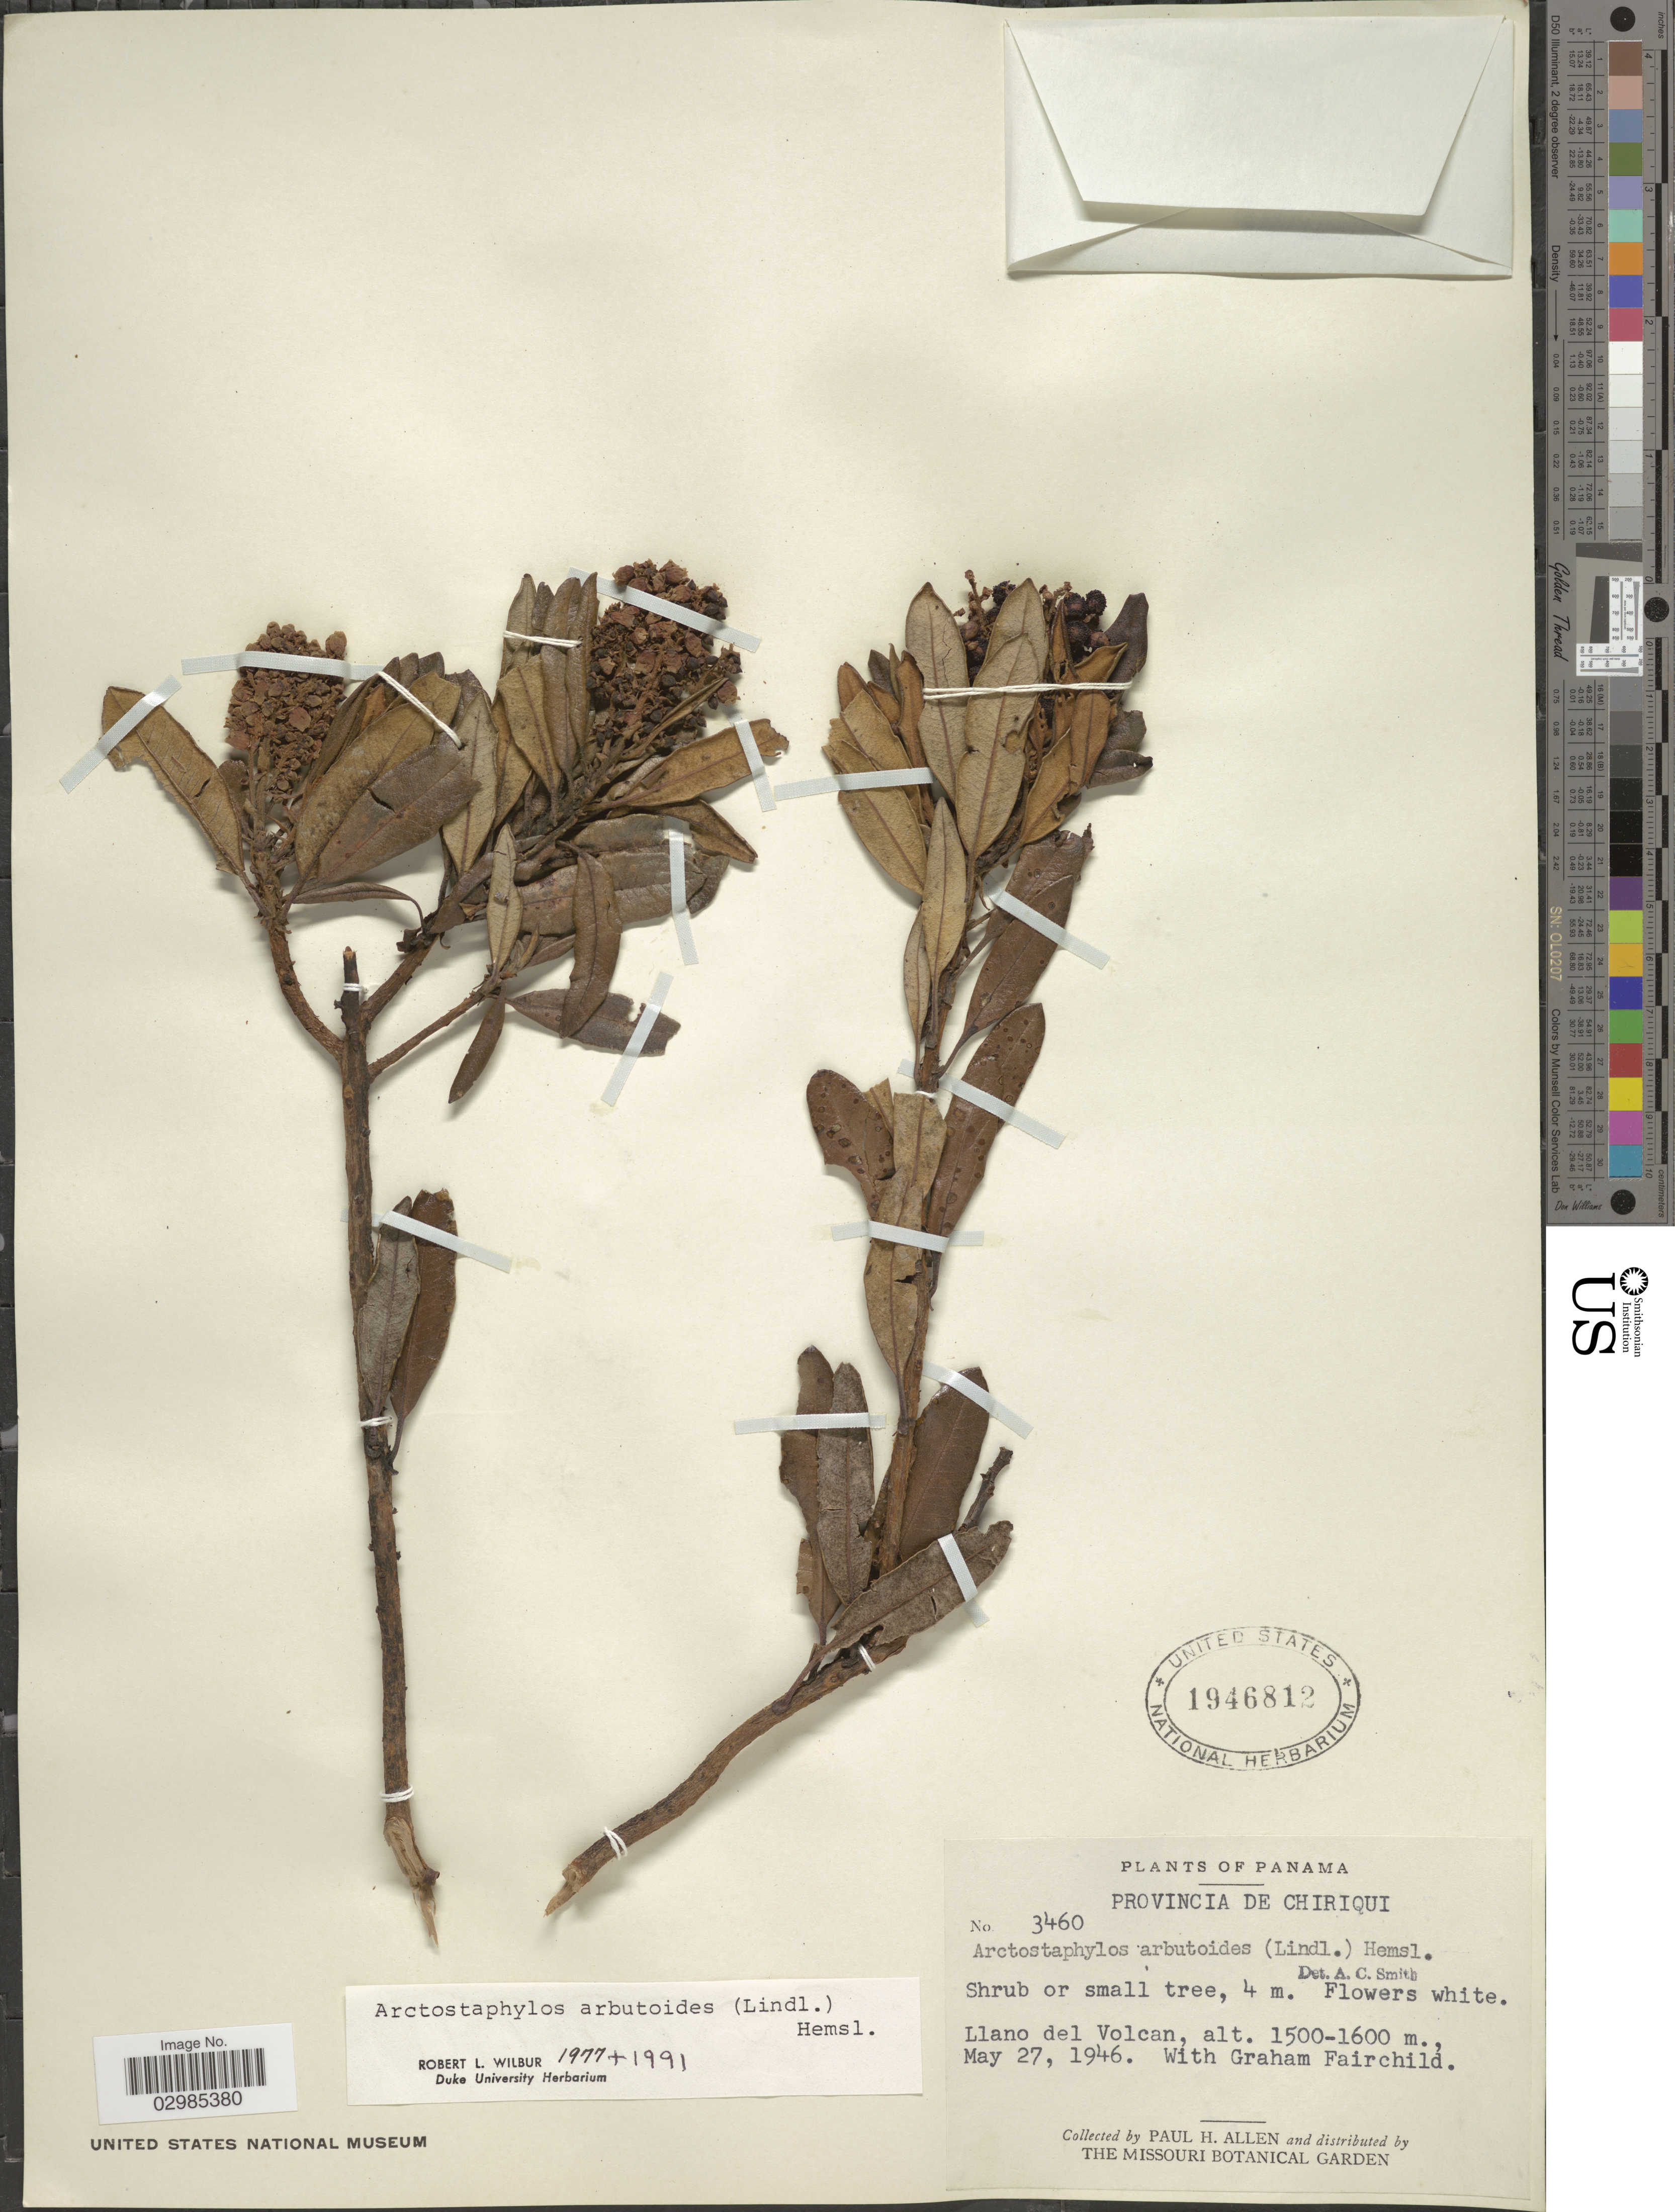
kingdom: Plantae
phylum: Tracheophyta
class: Magnoliopsida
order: Ericales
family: Ericaceae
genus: Arctostaphylos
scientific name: Arctostaphylos arbutoides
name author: (Lindl.) Hemsl.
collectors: P. H. Allen & G. Fairchild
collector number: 3460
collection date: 1946-05-27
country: Panama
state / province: Chiriqui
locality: Llano del Volcan.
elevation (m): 1500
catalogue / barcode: US 1946812